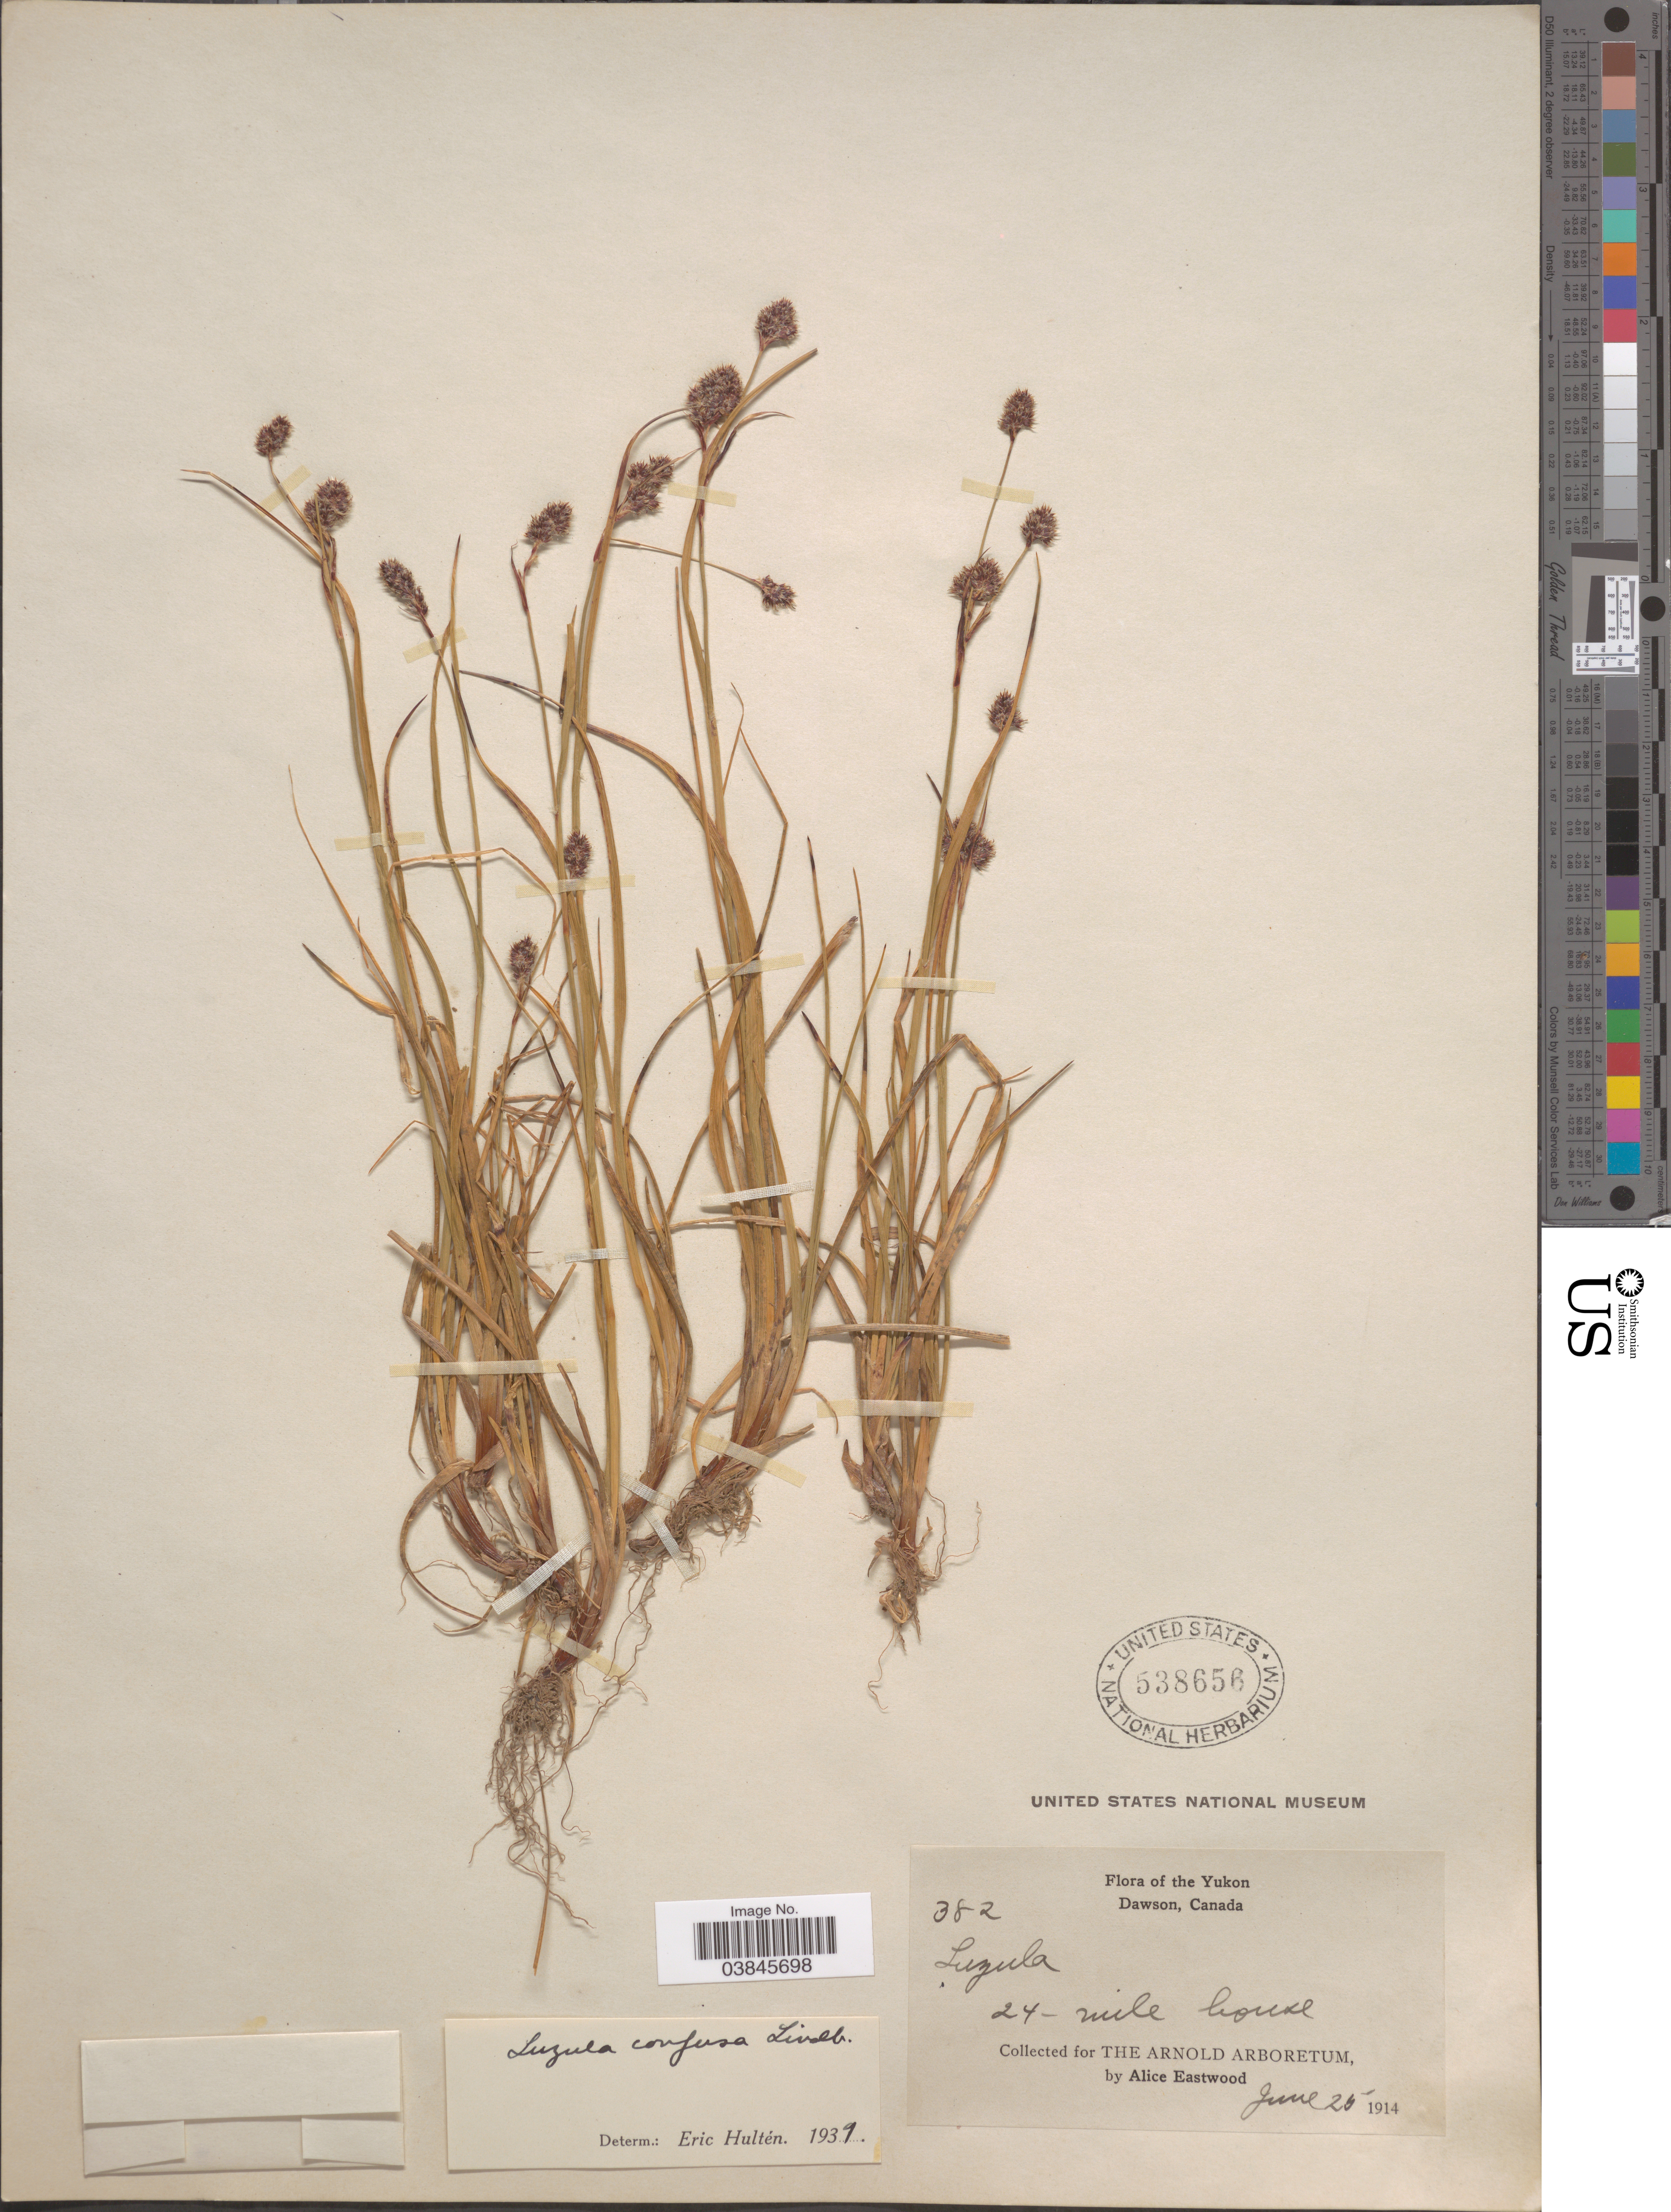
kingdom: Plantae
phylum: Tracheophyta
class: Liliopsida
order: Poales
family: Juncaceae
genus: Luzula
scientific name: Luzula confusa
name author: Lindeb.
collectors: A. Eastwood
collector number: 382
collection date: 1914-06-25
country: Canada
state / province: Yukon Territory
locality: The Yukon. Dawson. 24-mile house.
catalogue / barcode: US 538656